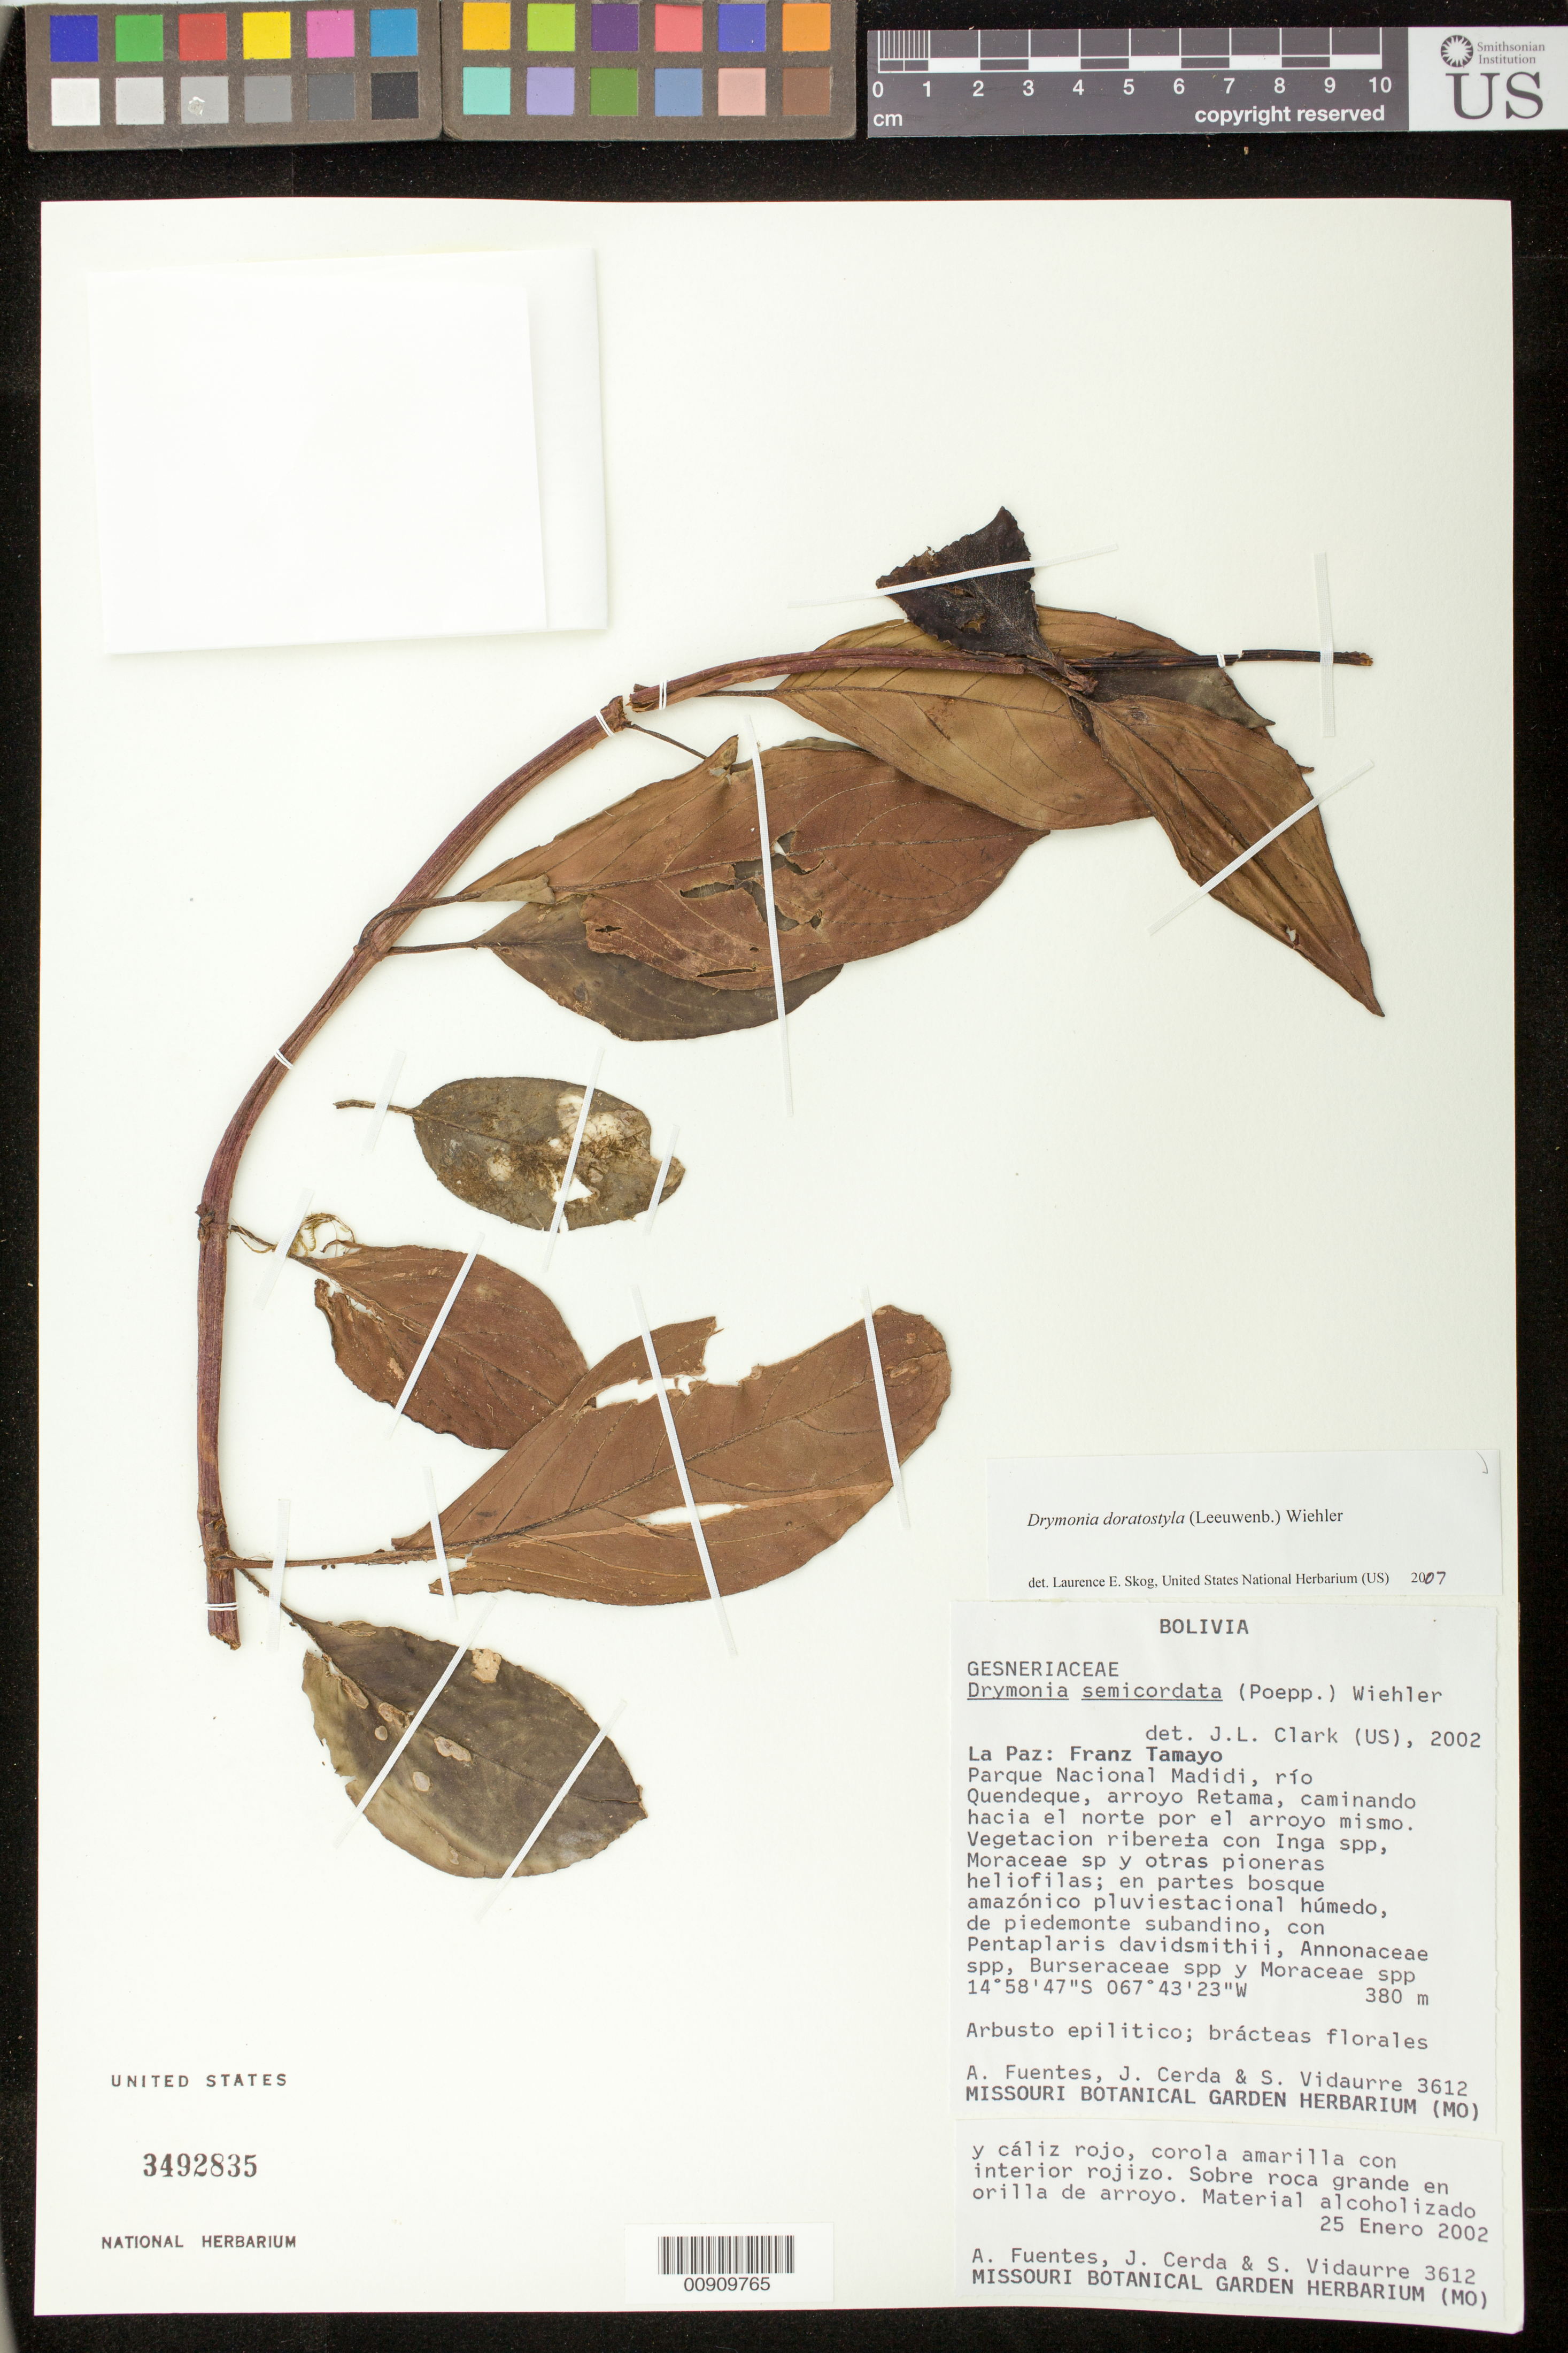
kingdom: Plantae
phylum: Tracheophyta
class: Magnoliopsida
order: Lamiales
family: Gesneriaceae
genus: Drymonia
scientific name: Drymonia doratostyla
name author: (Leeuwenb.) Wiehler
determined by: Skog, Laurence E.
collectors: A. Fuentes, J. Cerda & S. Vidaurre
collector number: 3612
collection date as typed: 25 Jan 2002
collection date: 2002-01-25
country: Bolivia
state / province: La Paz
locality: La Paz: Franz Tamayo. Parque Nacional Madidi, río Quendeque, arroyo Retama, caminando hacia el norte por el arroyo mismo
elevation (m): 380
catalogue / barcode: US 3492835